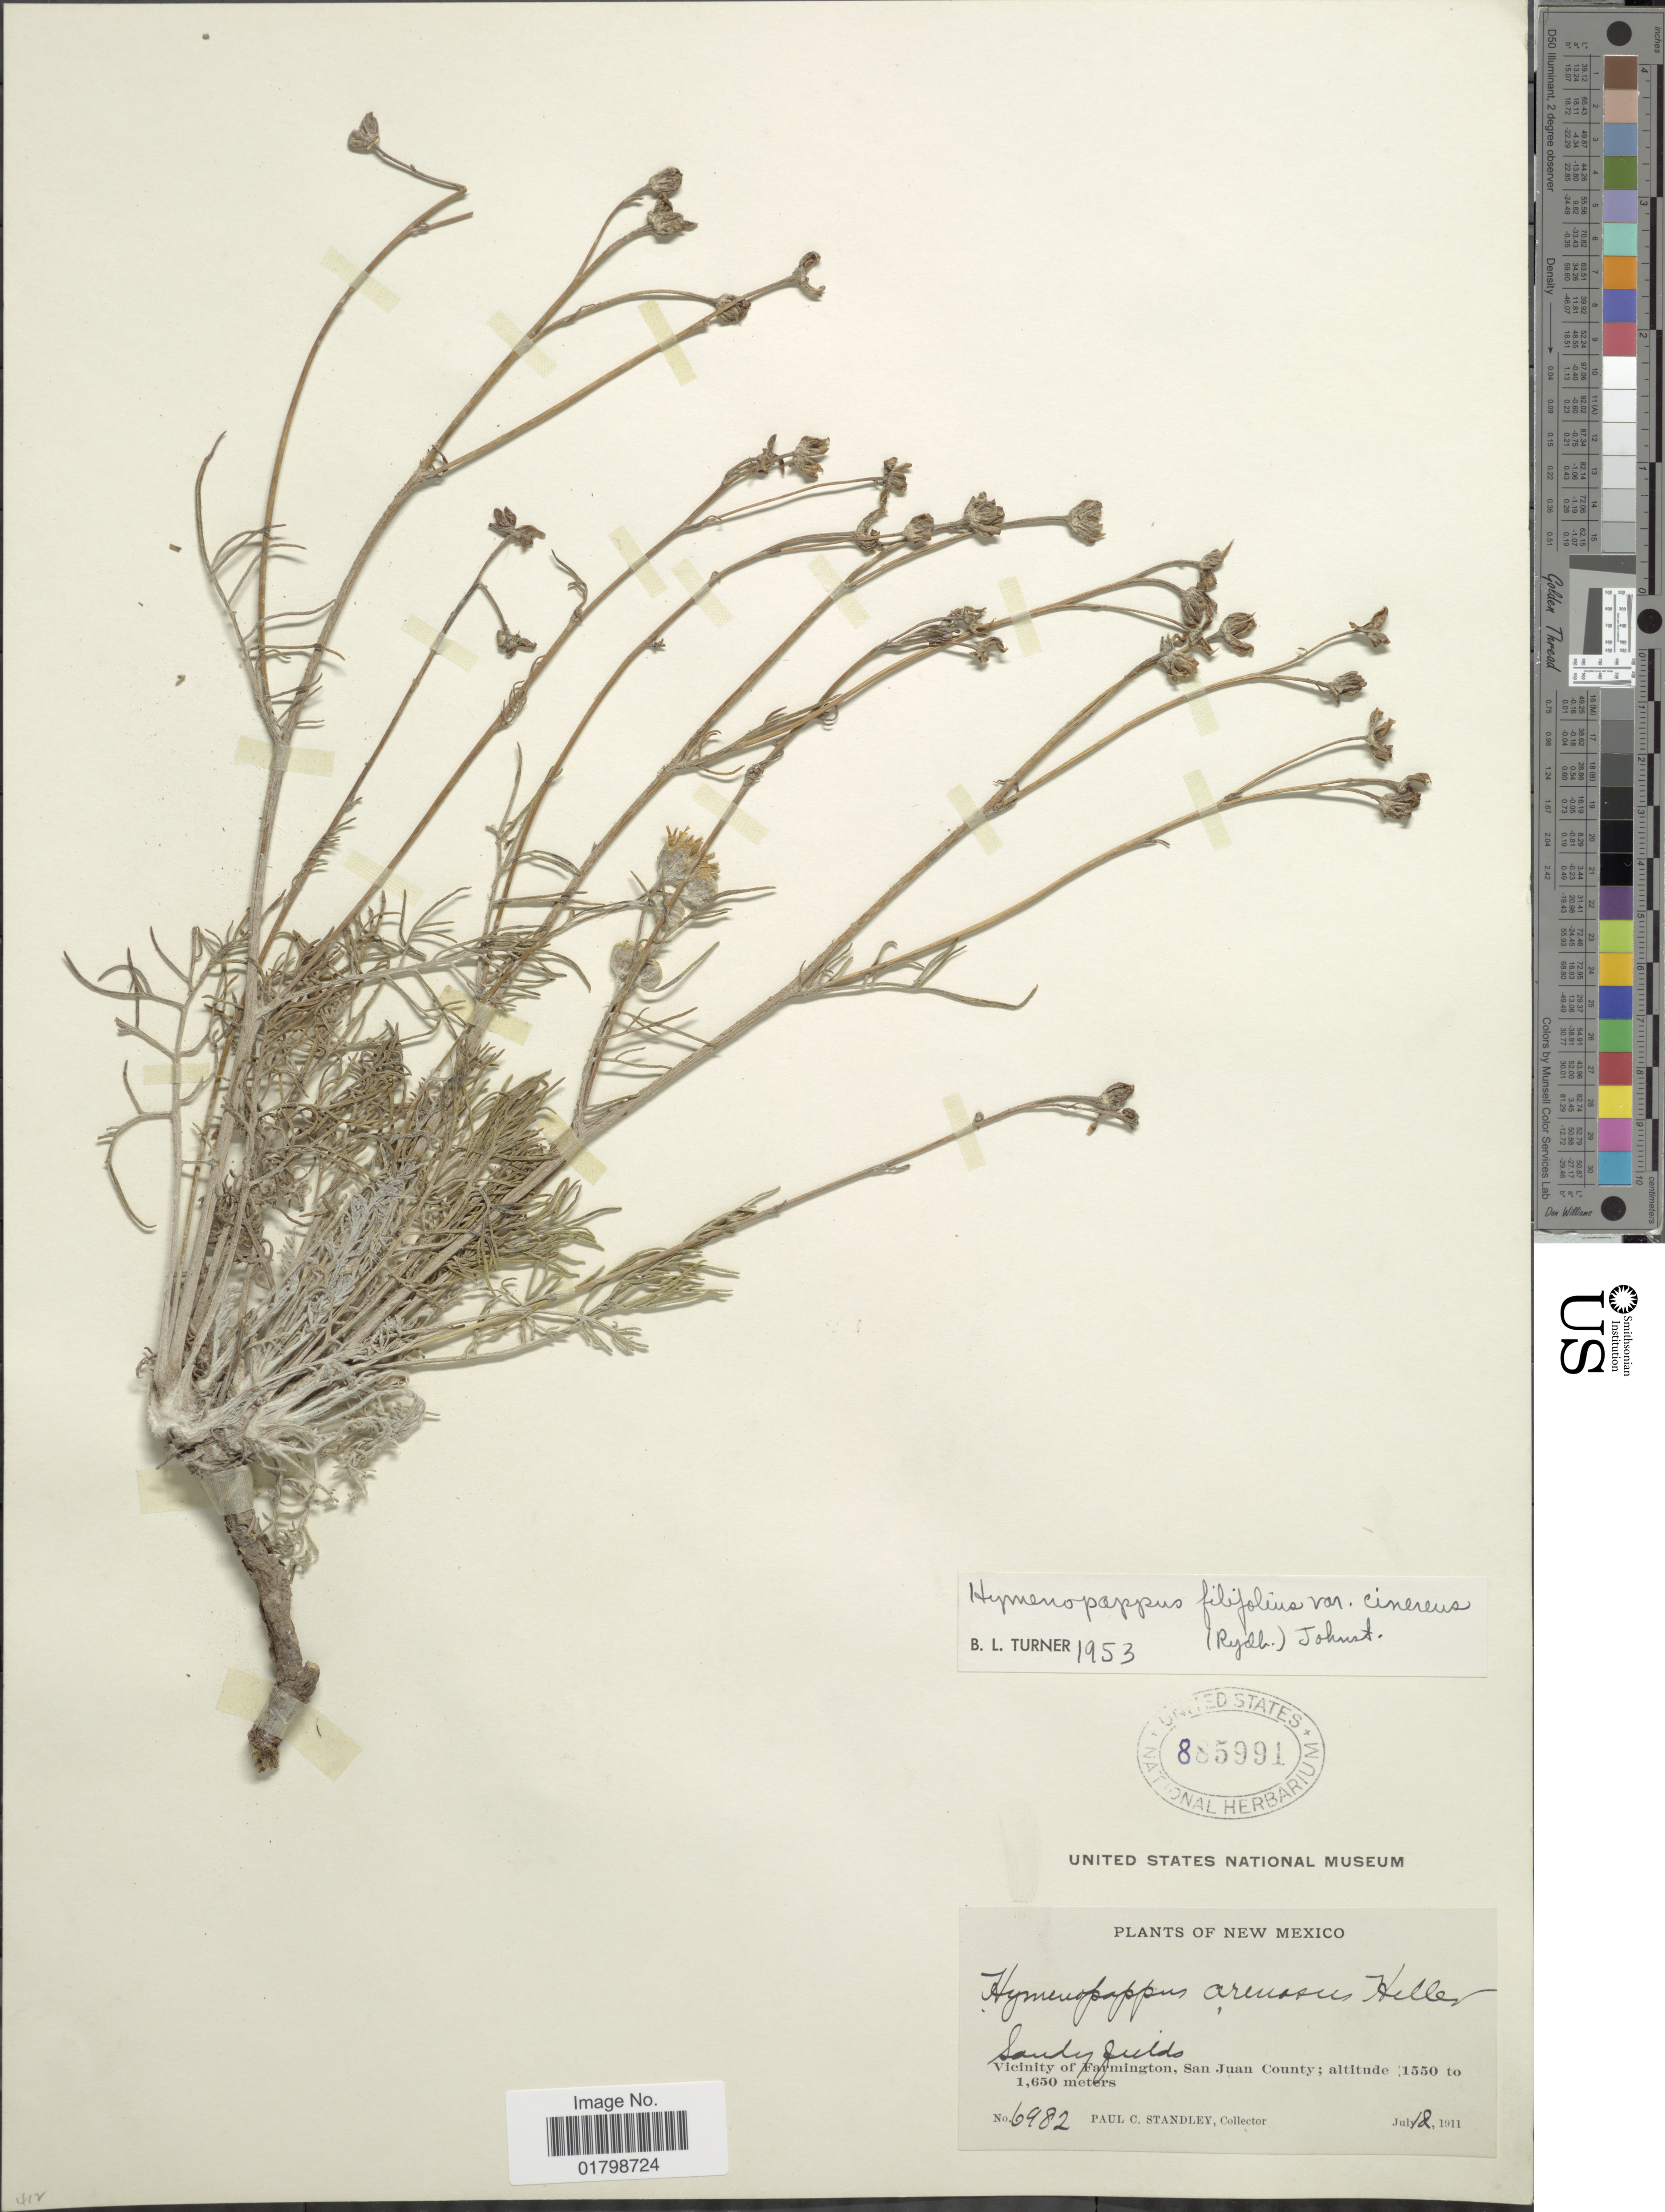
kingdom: Plantae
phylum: Tracheophyta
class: Magnoliopsida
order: Asterales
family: Asteraceae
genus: Hymenopappus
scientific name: Hymenopappus filifolius var. cinereus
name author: (Rydb.) I.M. Johnst.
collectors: P. C. Standley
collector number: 6982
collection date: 1911-07-18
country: United States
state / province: New Mexico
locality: Vicinity of Farmington, San Juan County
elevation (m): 1550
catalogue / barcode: US 885991